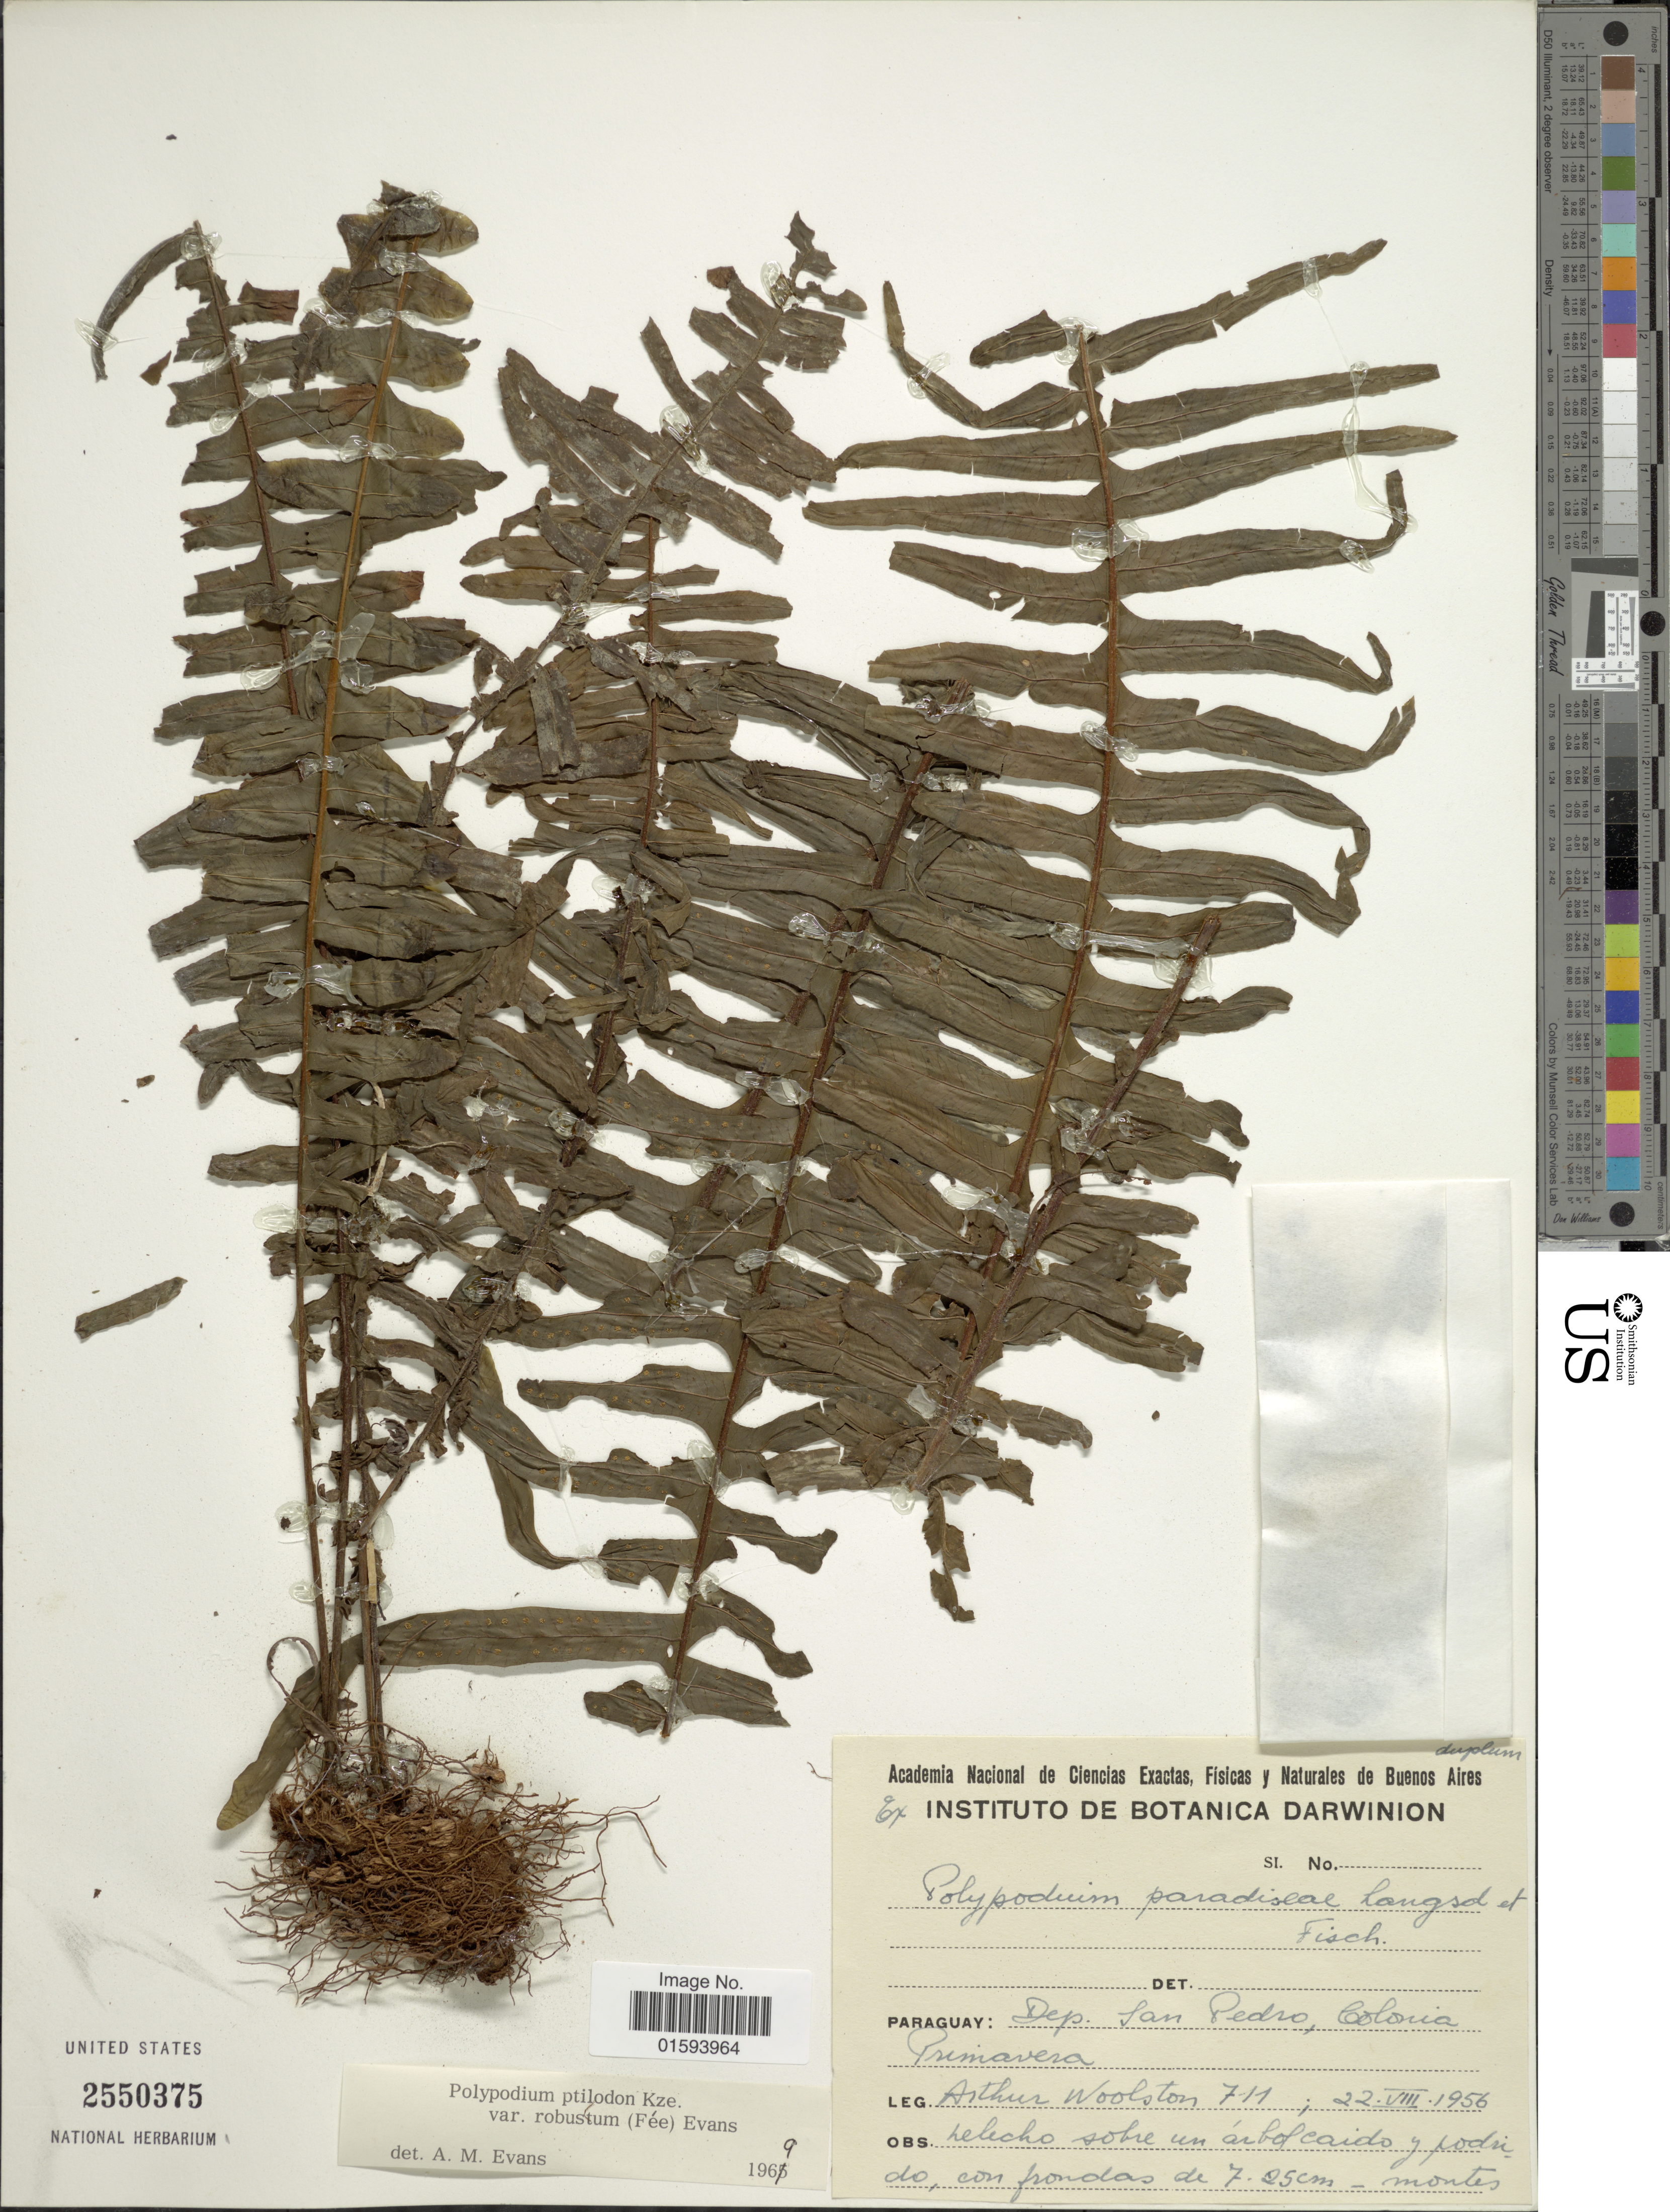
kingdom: Plantae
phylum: Tracheophyta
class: Polypodiopsida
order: Polypodiales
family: Polypodiaceae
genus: Pecluma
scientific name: Pecluma robusta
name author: (Fée) M. Kessler & A.R. Sm.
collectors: A. L. Woolston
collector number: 711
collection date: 1956-08-22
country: Paraguay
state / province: San Pedro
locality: Paraguay: Dep. San Pedro, Colonia, Primavera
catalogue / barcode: US 2550375